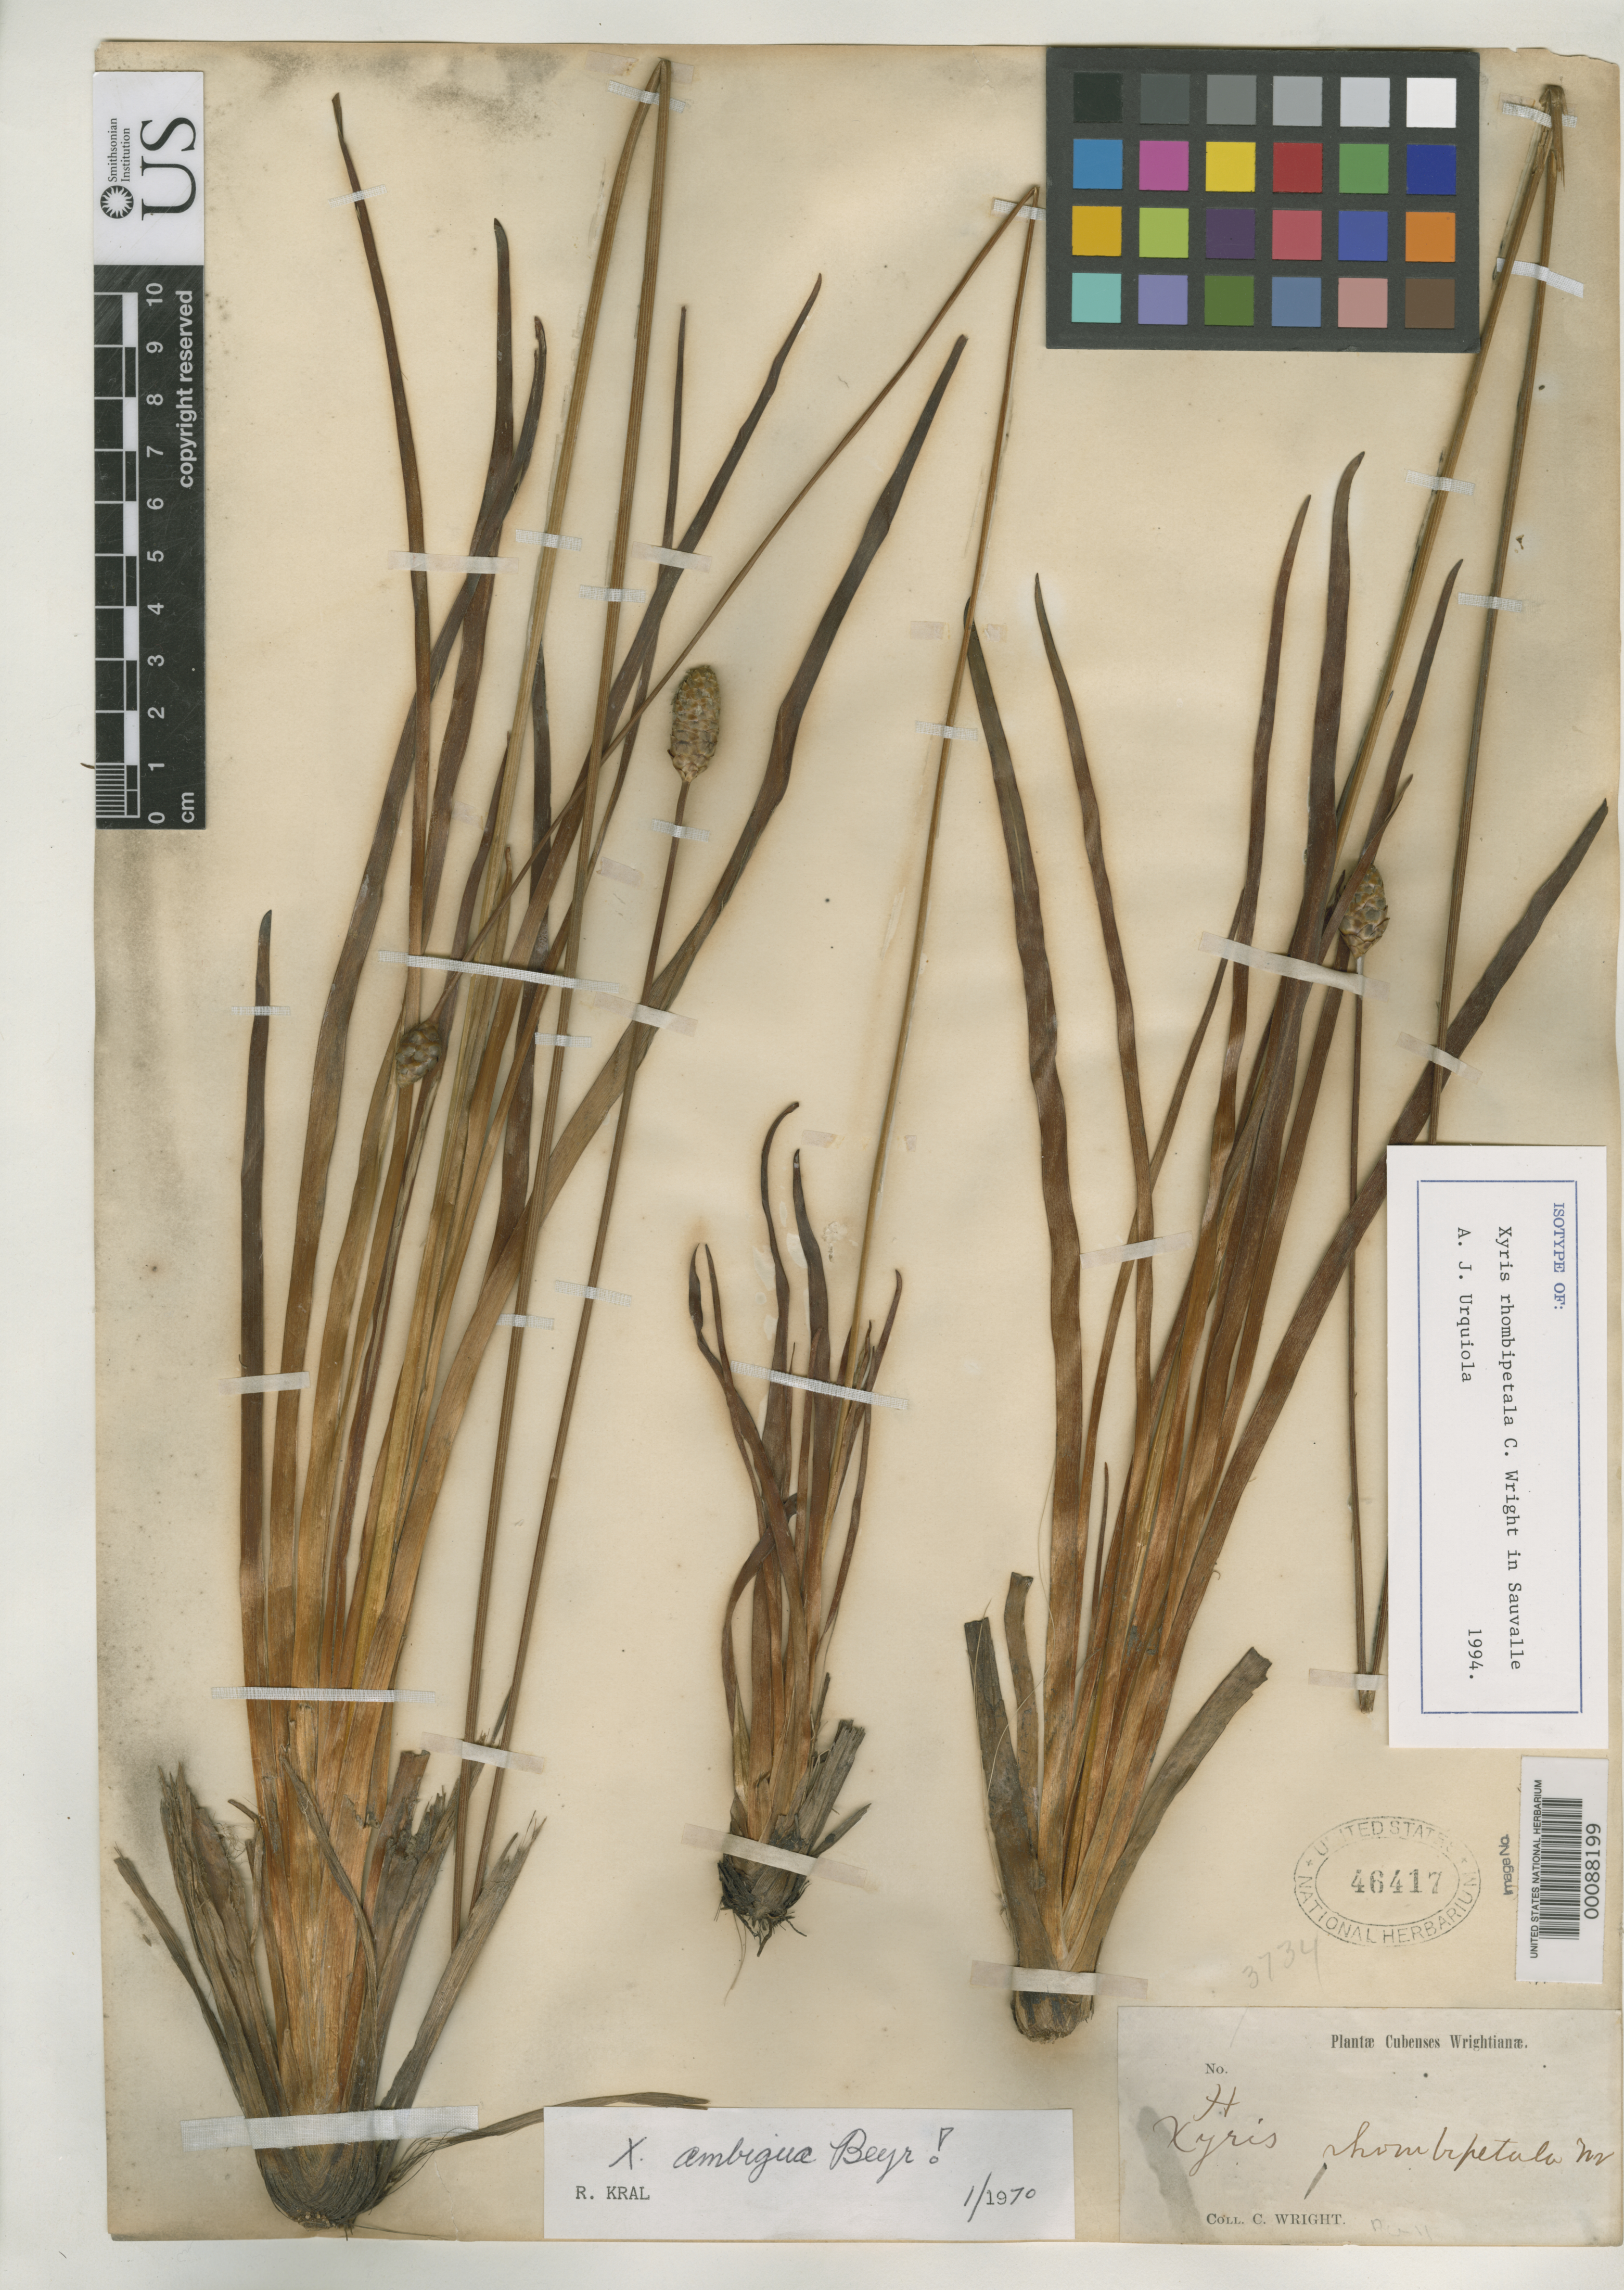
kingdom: Plantae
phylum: Tracheophyta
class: Liliopsida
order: Poales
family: Xyridaceae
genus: Xyris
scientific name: Xyris rhombipetala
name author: C. Wright in Sauvalle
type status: Isotype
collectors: C. Wright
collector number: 3734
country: Cuba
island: Greater Antilles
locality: Vuelta de Abajo.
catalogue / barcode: US 46417